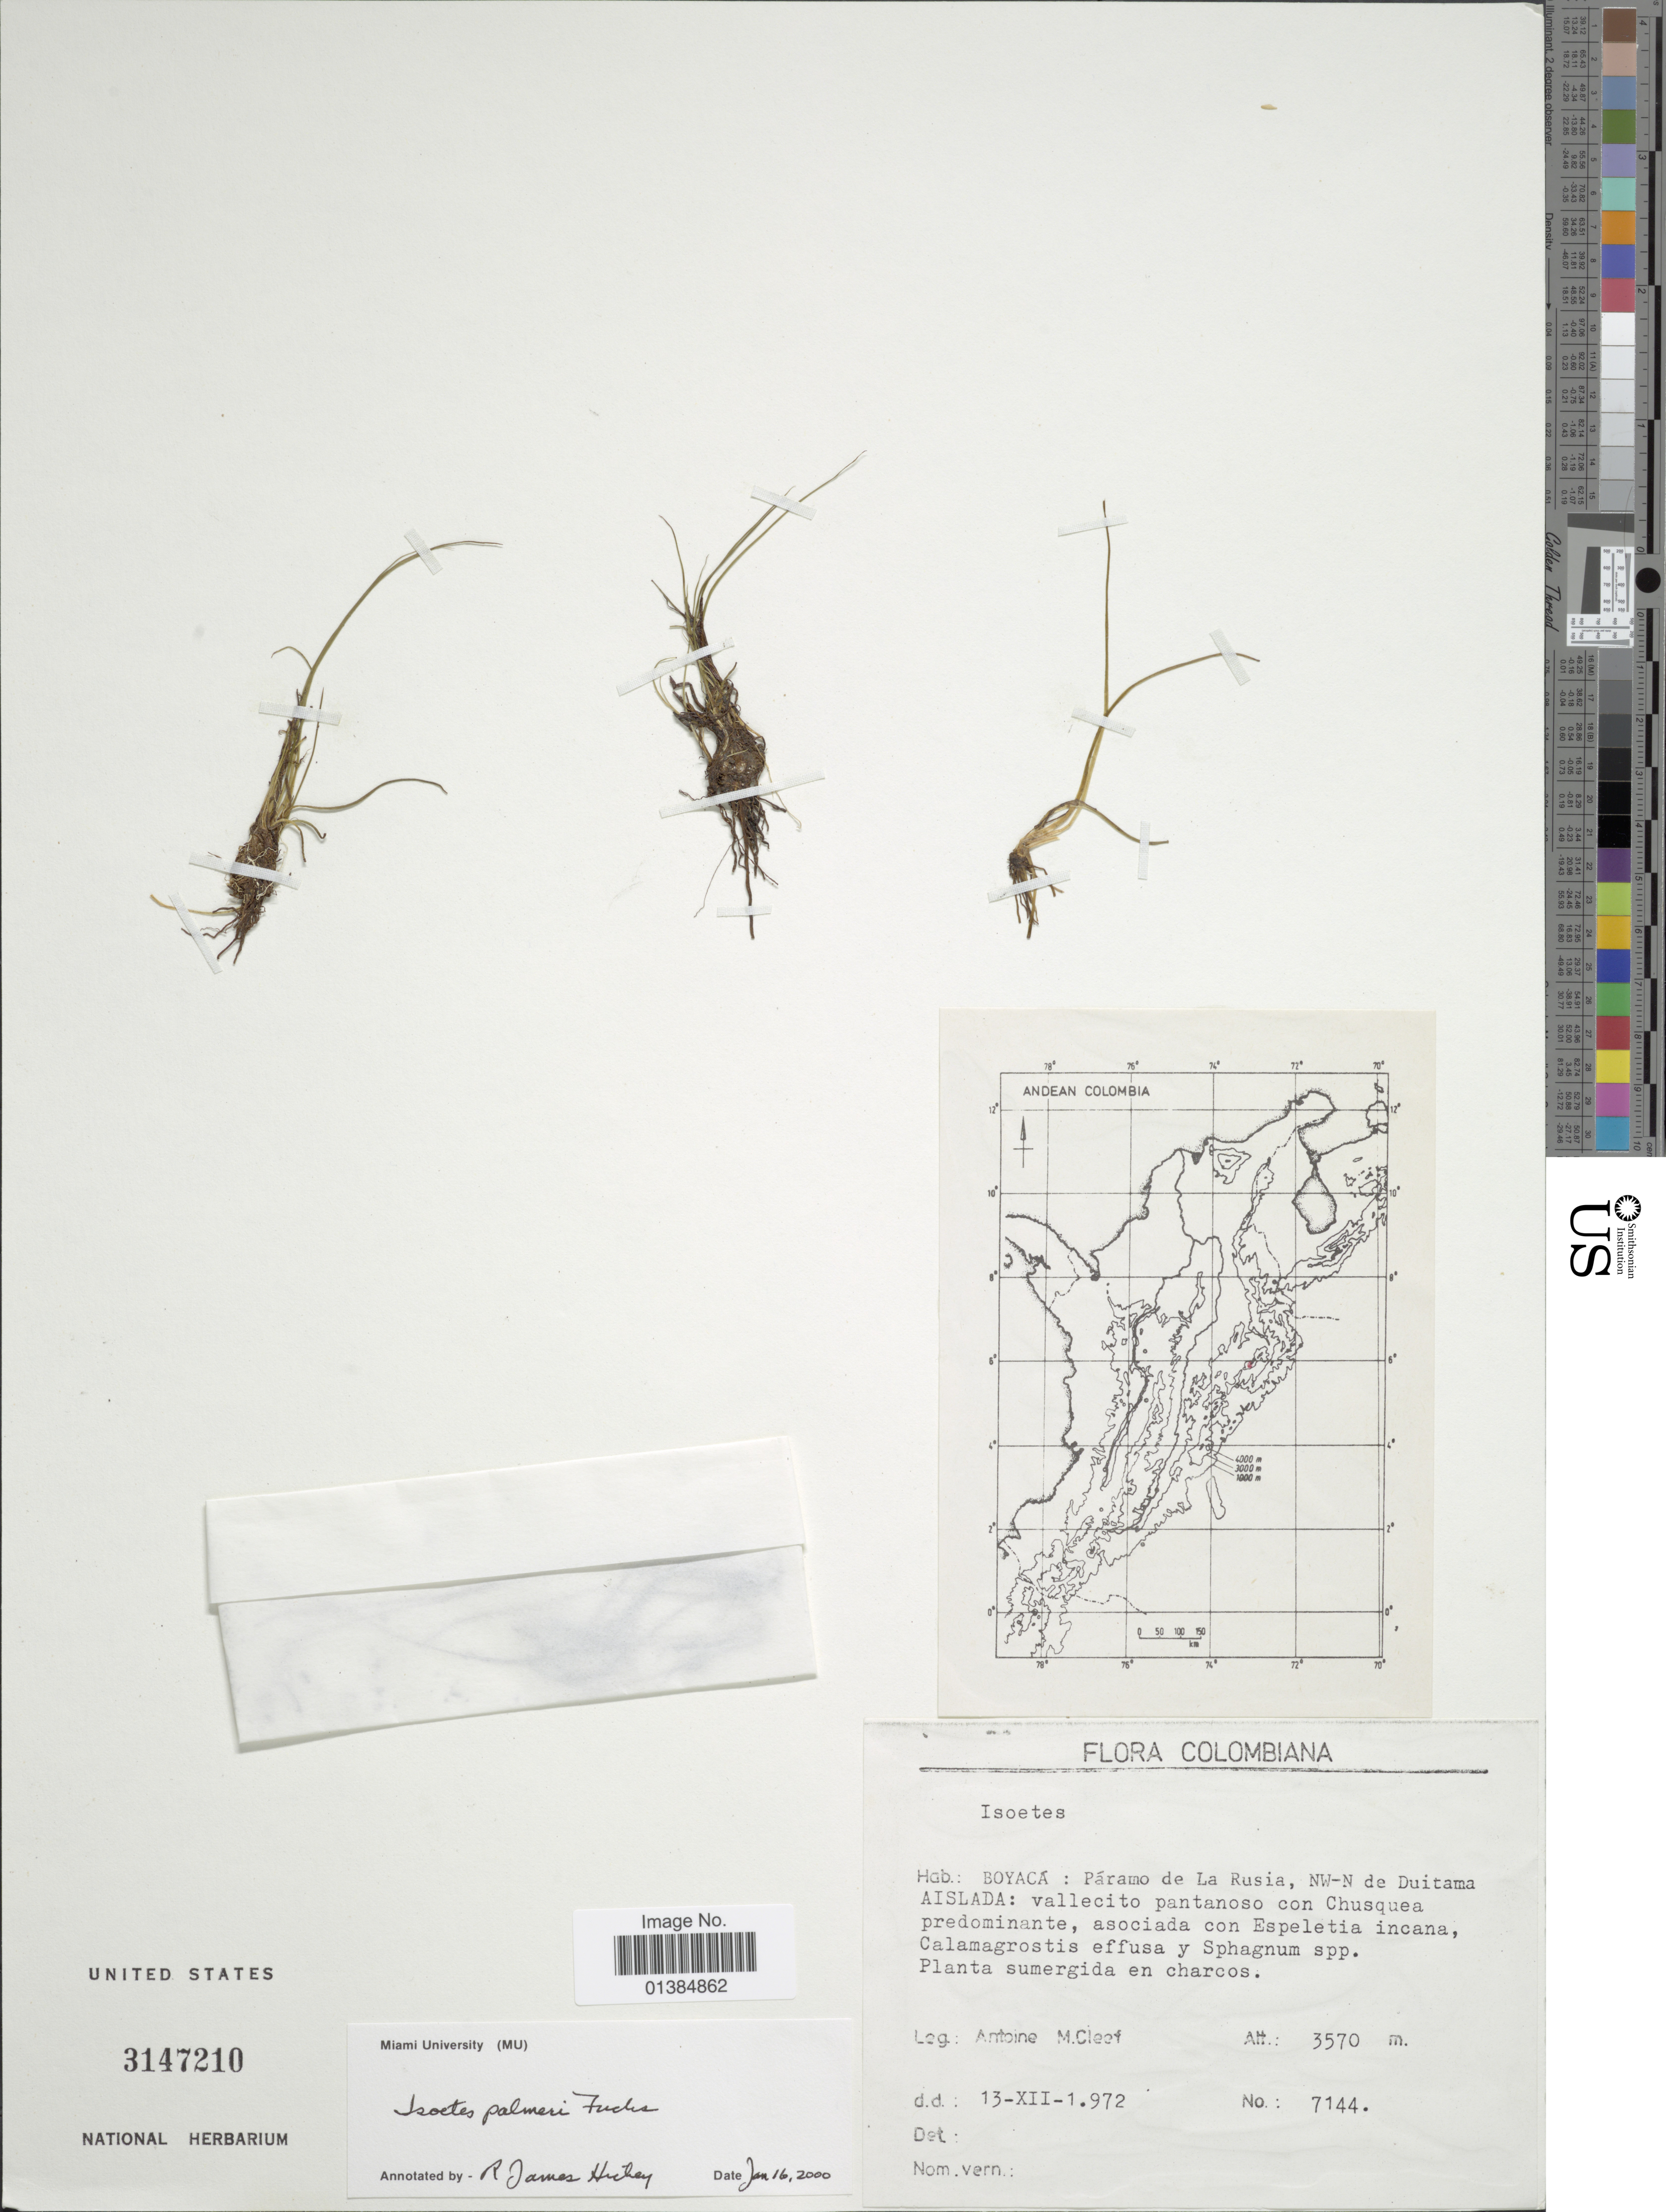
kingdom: Plantae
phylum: Tracheophyta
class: Lycopodiopsida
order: Isoetales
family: Isoetaceae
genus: Isoetes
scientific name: Isoetes palmeri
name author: H.P. Fuchs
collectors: A. M. Cleef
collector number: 7144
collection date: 1972-12-13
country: Colombia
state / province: Boyacá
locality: Pátamo de La Rusia, NW-N de Duitama Aislada: vallecito pantanoso con Chusquea predominante, asociada con Espeletia incana.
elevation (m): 3570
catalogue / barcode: US 3147210